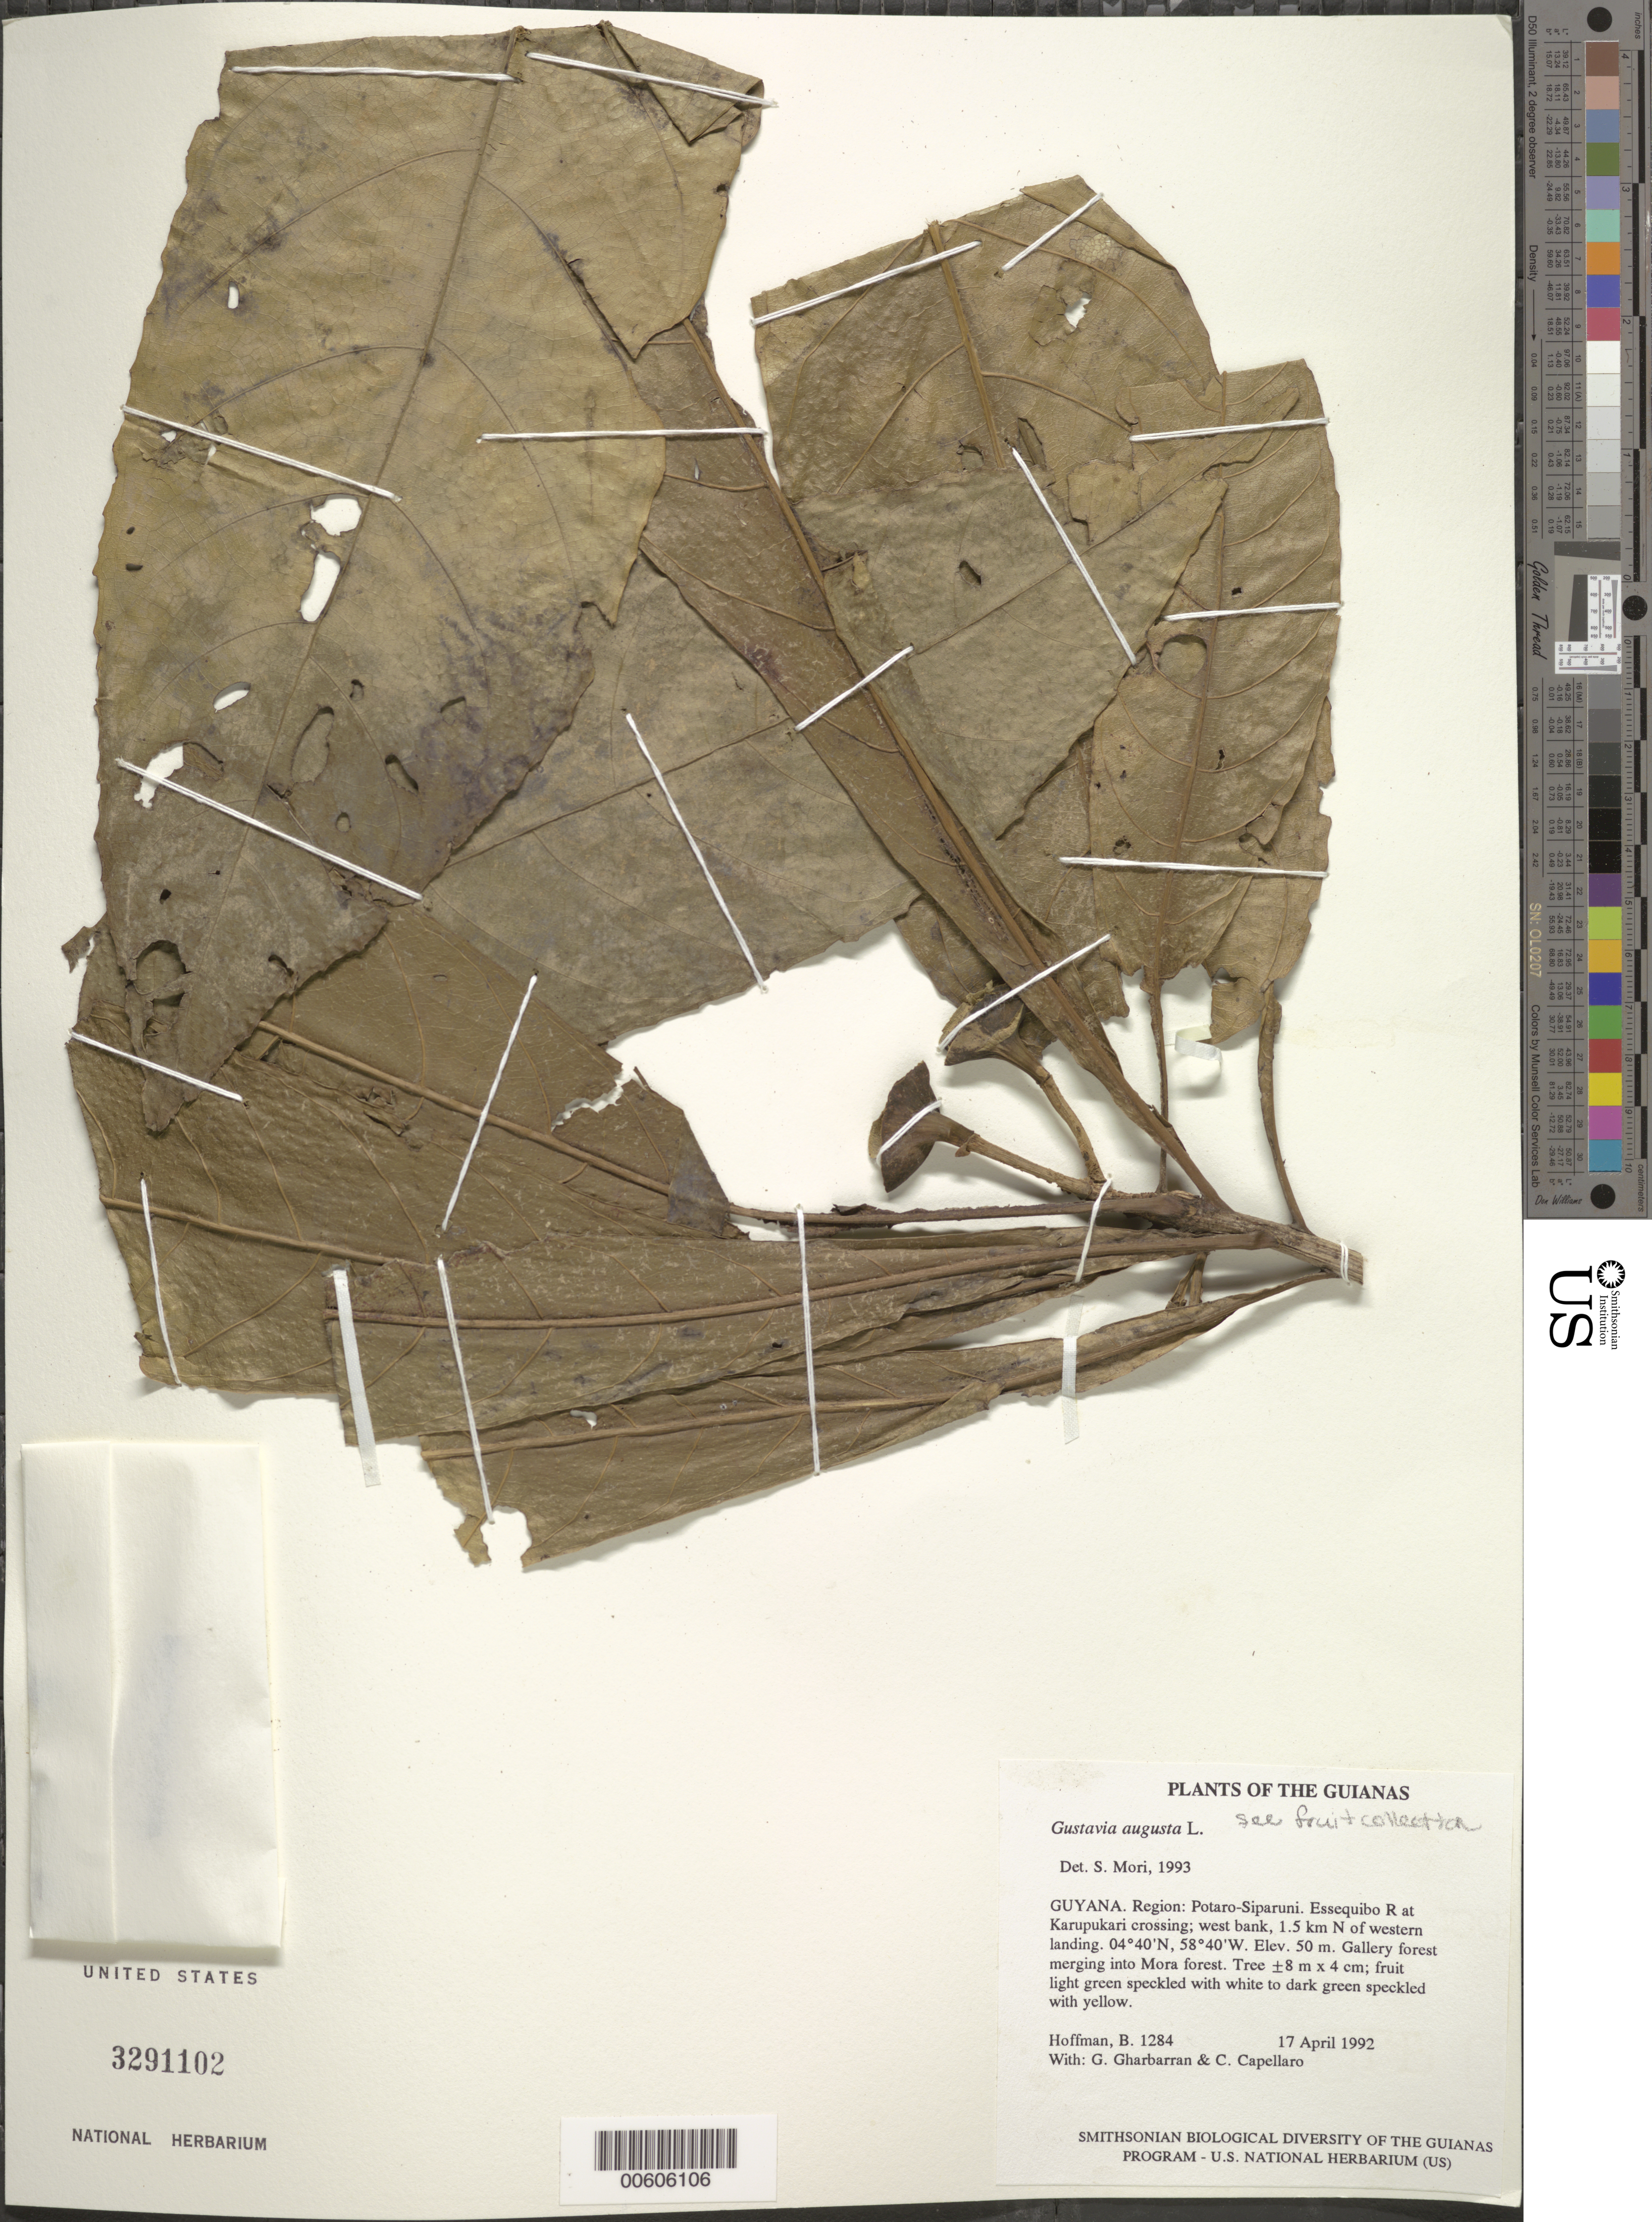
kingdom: Plantae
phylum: Tracheophyta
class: Magnoliopsida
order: Ericales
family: Lecythidaceae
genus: Gustavia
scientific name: Gustavia augusta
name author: L.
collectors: B. Hoffman, G. Gharbarran & C. Capellaro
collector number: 1284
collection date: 1992-04-17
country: Guyana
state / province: Potaro-Siparuni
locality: Region: Potaro-Siparuni. Essequibo R at Karapukari crossing; west bank, 1.5 km N of western landing.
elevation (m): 50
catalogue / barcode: US 3291102